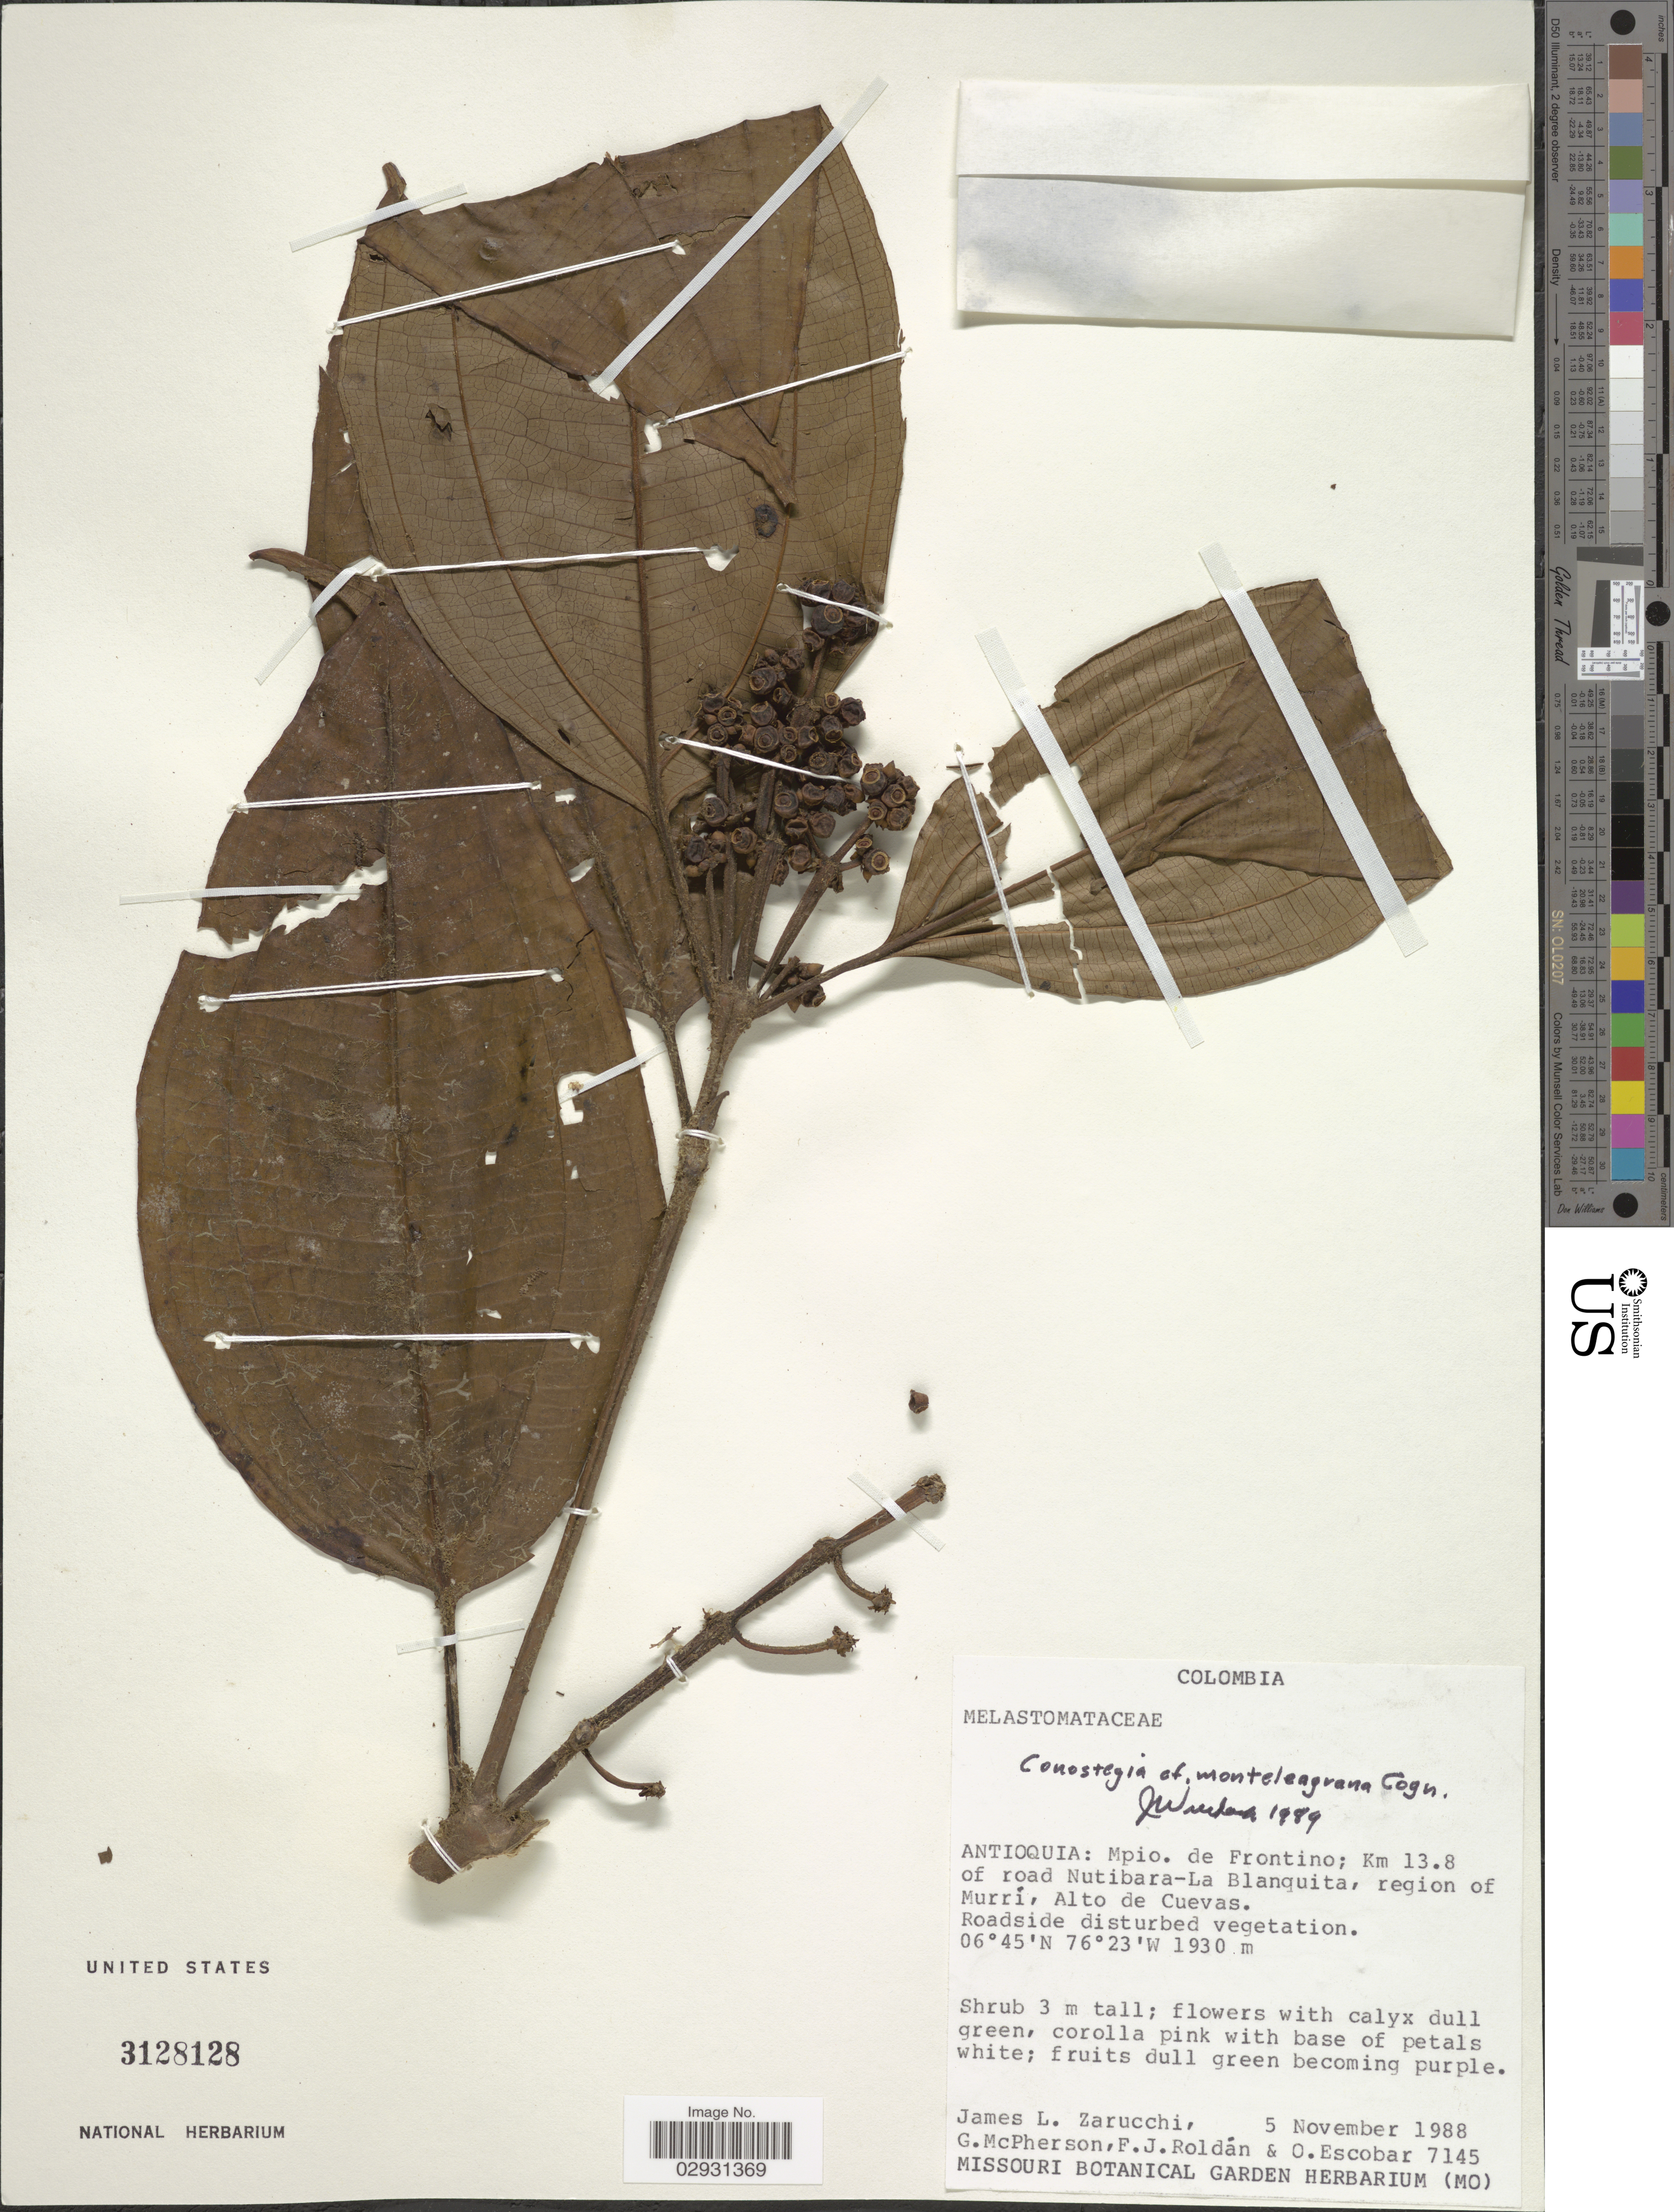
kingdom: Plantae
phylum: Tracheophyta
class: Magnoliopsida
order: Myrtales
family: Melastomataceae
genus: Conostegia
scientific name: Conostegia monteleagrana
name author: Cogn.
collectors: J. L. Zarucchi, G. McPherson, F. J. Roldán & O. Escobar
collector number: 7145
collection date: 1988-11-05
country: Colombia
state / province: Antioquia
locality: Mpio. de Frontino; Km 13.8 of road Nutibara-La Blanquita, region of Murrí, Alto de Cuevas. Roadside disturbed vegetation.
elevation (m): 1930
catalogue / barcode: US 3128128